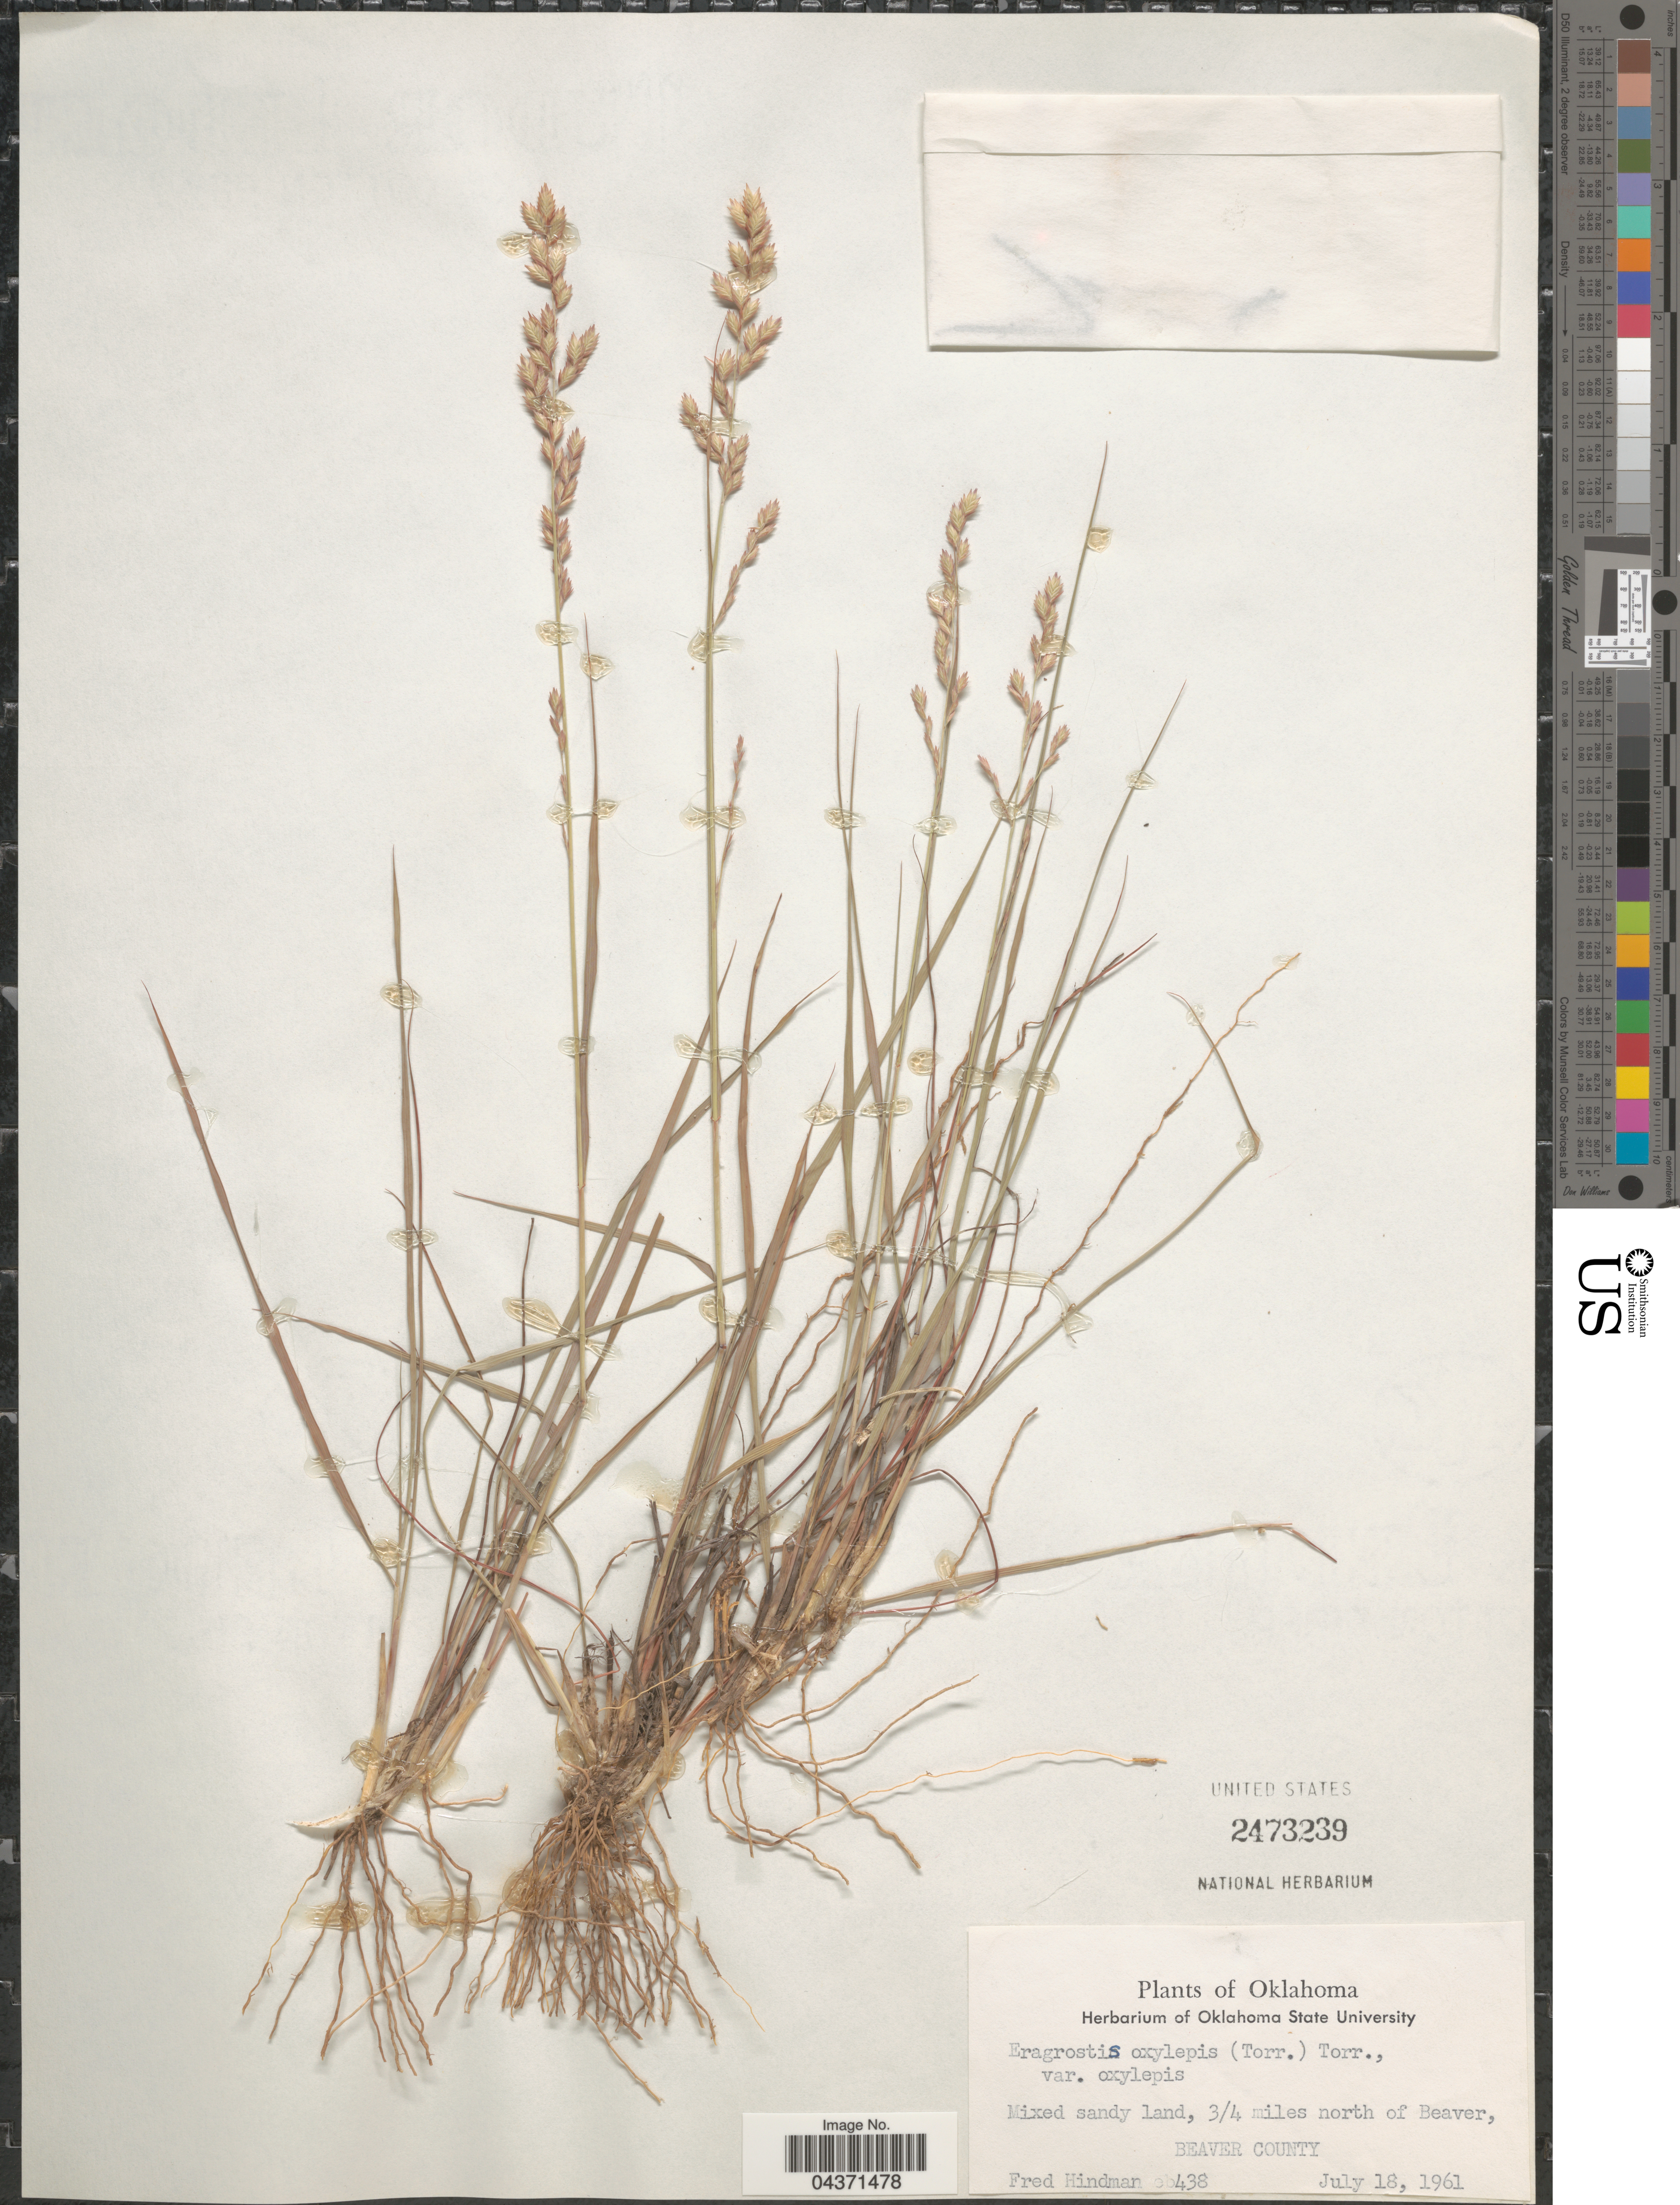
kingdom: Plantae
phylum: Tracheophyta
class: Liliopsida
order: Poales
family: Poaceae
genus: Eragrostis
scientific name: Eragrostis secundiflora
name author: J. Presl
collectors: F. Hindman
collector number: eb438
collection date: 1961-07-18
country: United States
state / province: Oklahoma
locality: ¾ miles north of Beaver, Beaver County.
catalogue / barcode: US 2473239